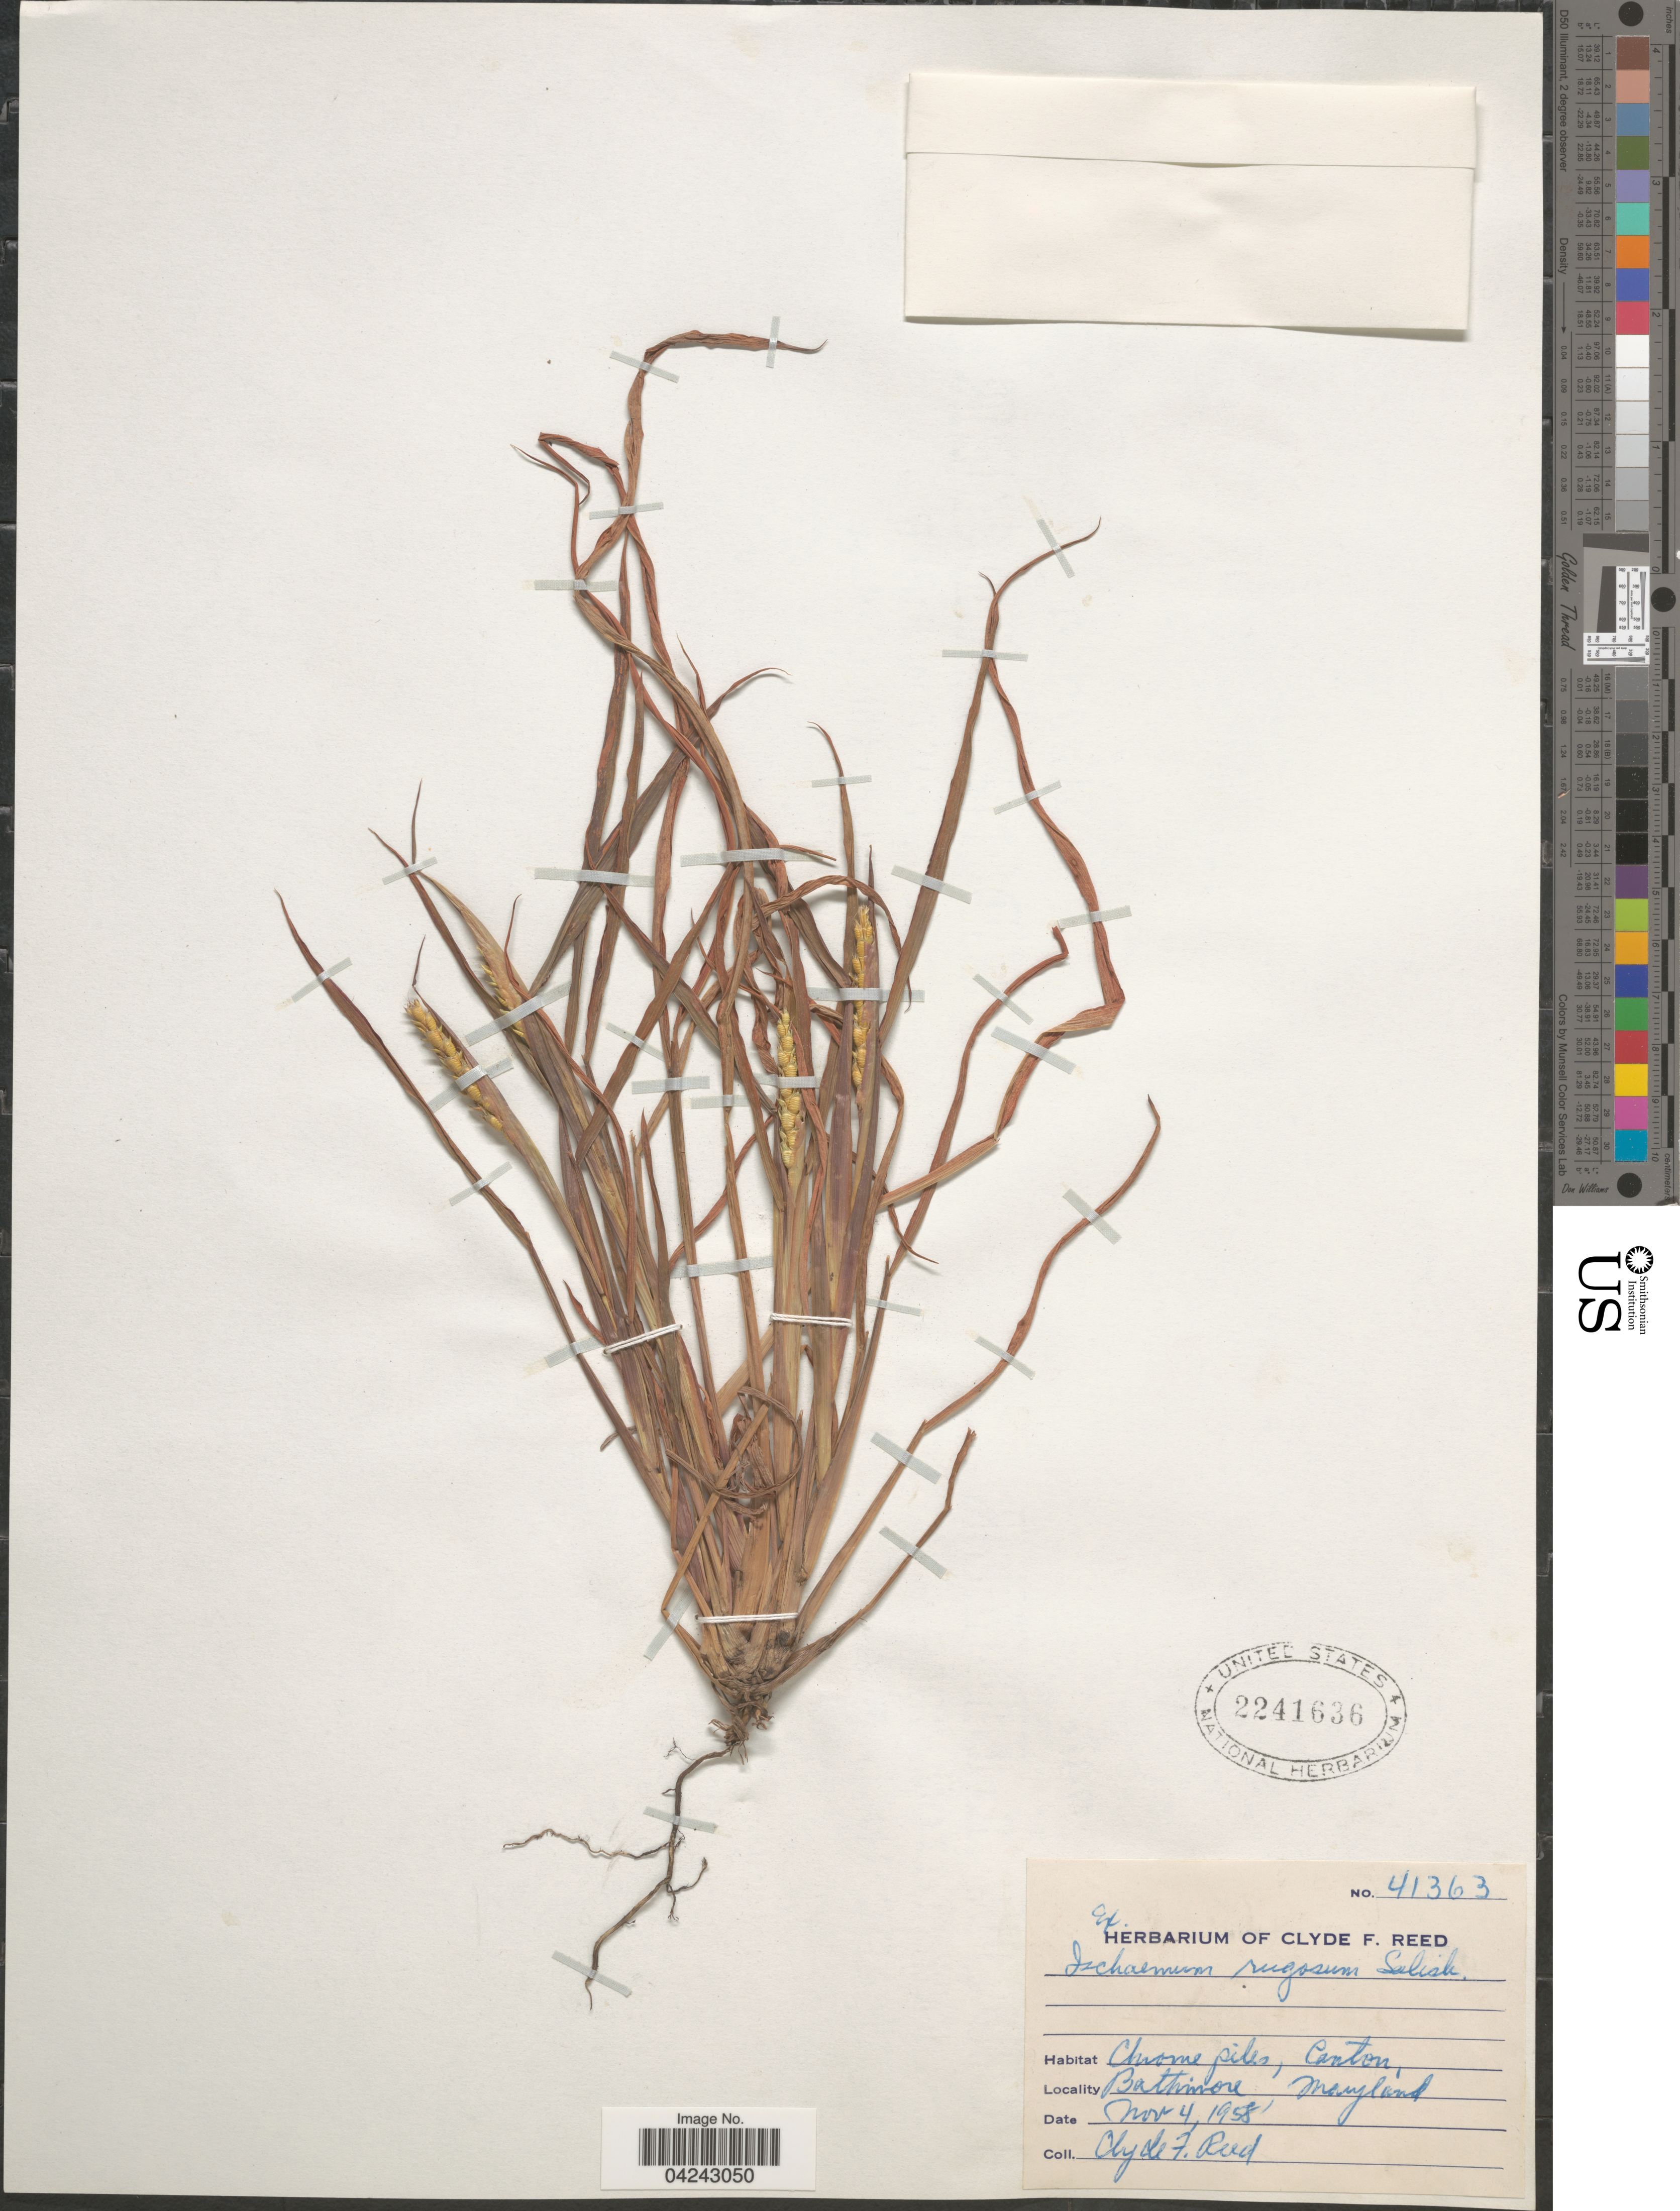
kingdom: Plantae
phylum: Tracheophyta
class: Liliopsida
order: Poales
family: Poaceae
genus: Ischaemum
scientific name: Ischaemum rugosum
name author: Salisb.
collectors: C. F. Reed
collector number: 41363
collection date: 1958-11-04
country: United States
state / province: Maryland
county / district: Baltimore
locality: Chrome piles, Canton. Baltimore.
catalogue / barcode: US 2241636